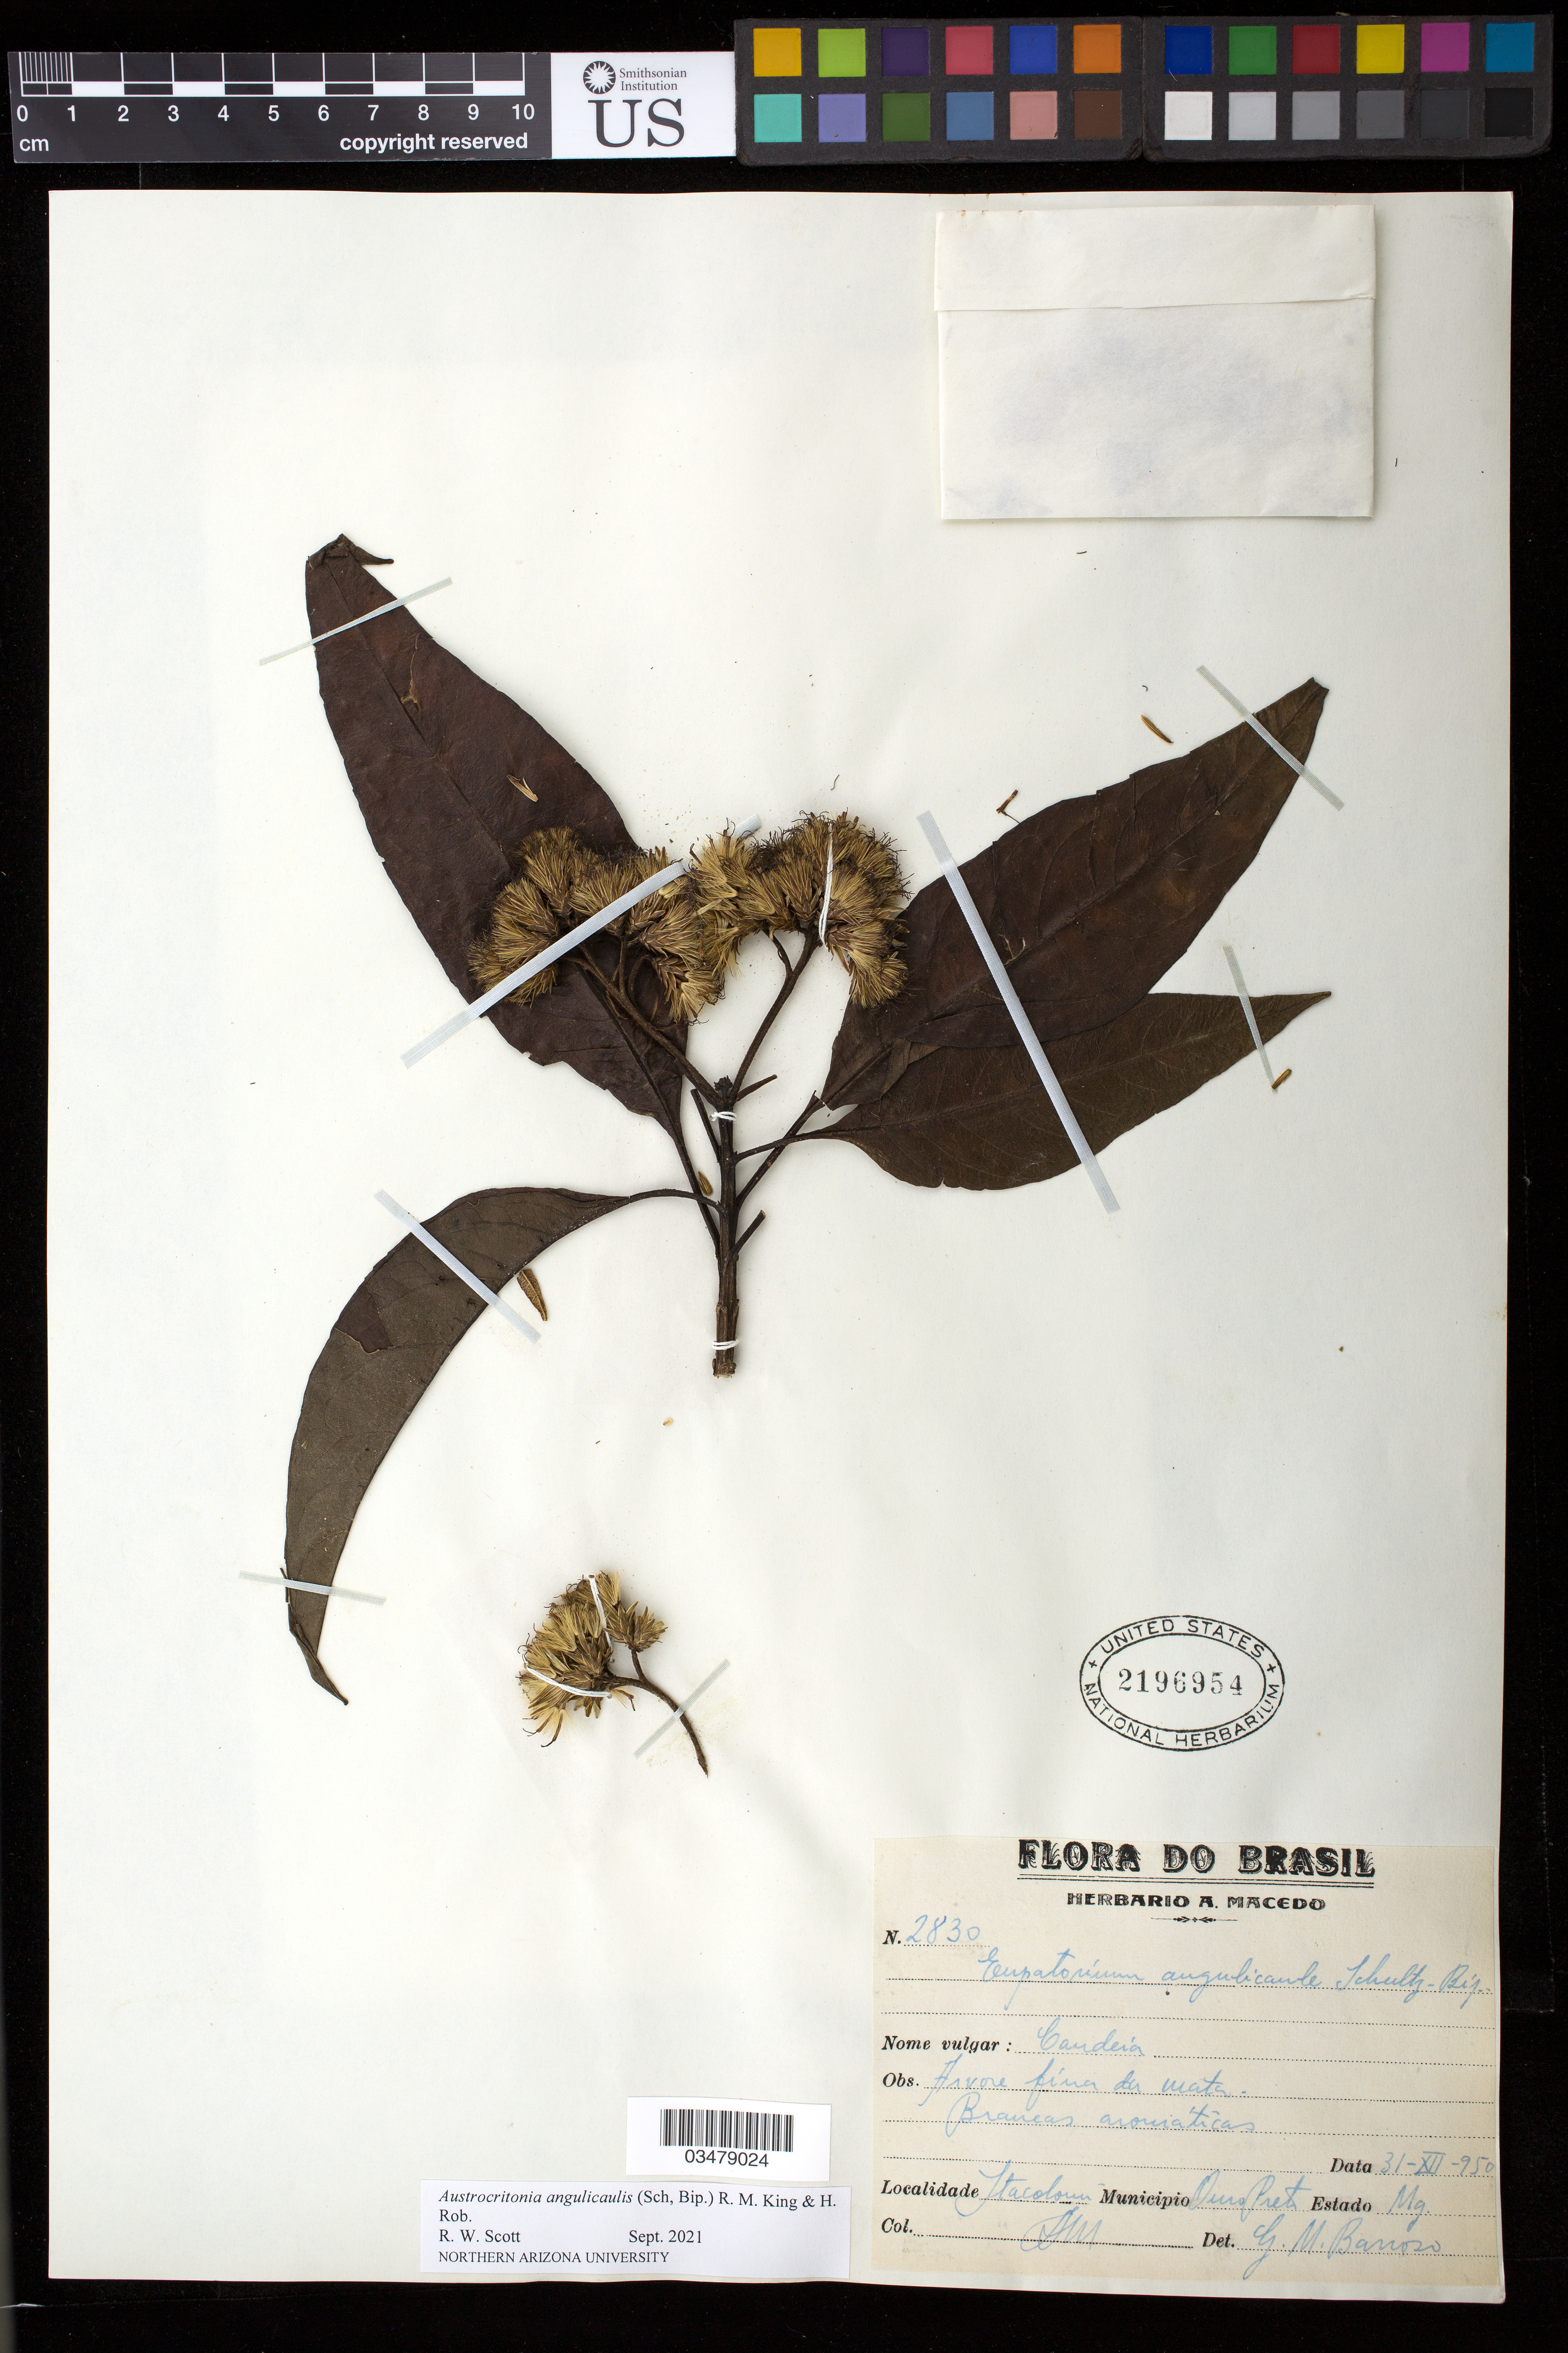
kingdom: Plantae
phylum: Tracheophyta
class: Magnoliopsida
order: Asterales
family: Asteraceae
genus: Austrocritonia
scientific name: Austrocritonia angulicaulis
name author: (Sch. Bip. ex Baker) R.M. King & H. Rob.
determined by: Scott, R. W.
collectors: A. Macedo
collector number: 2830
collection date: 1950-12-31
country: Brazil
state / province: Minas Gerais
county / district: Ouro Preto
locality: Itacolomi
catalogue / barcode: US 2196954